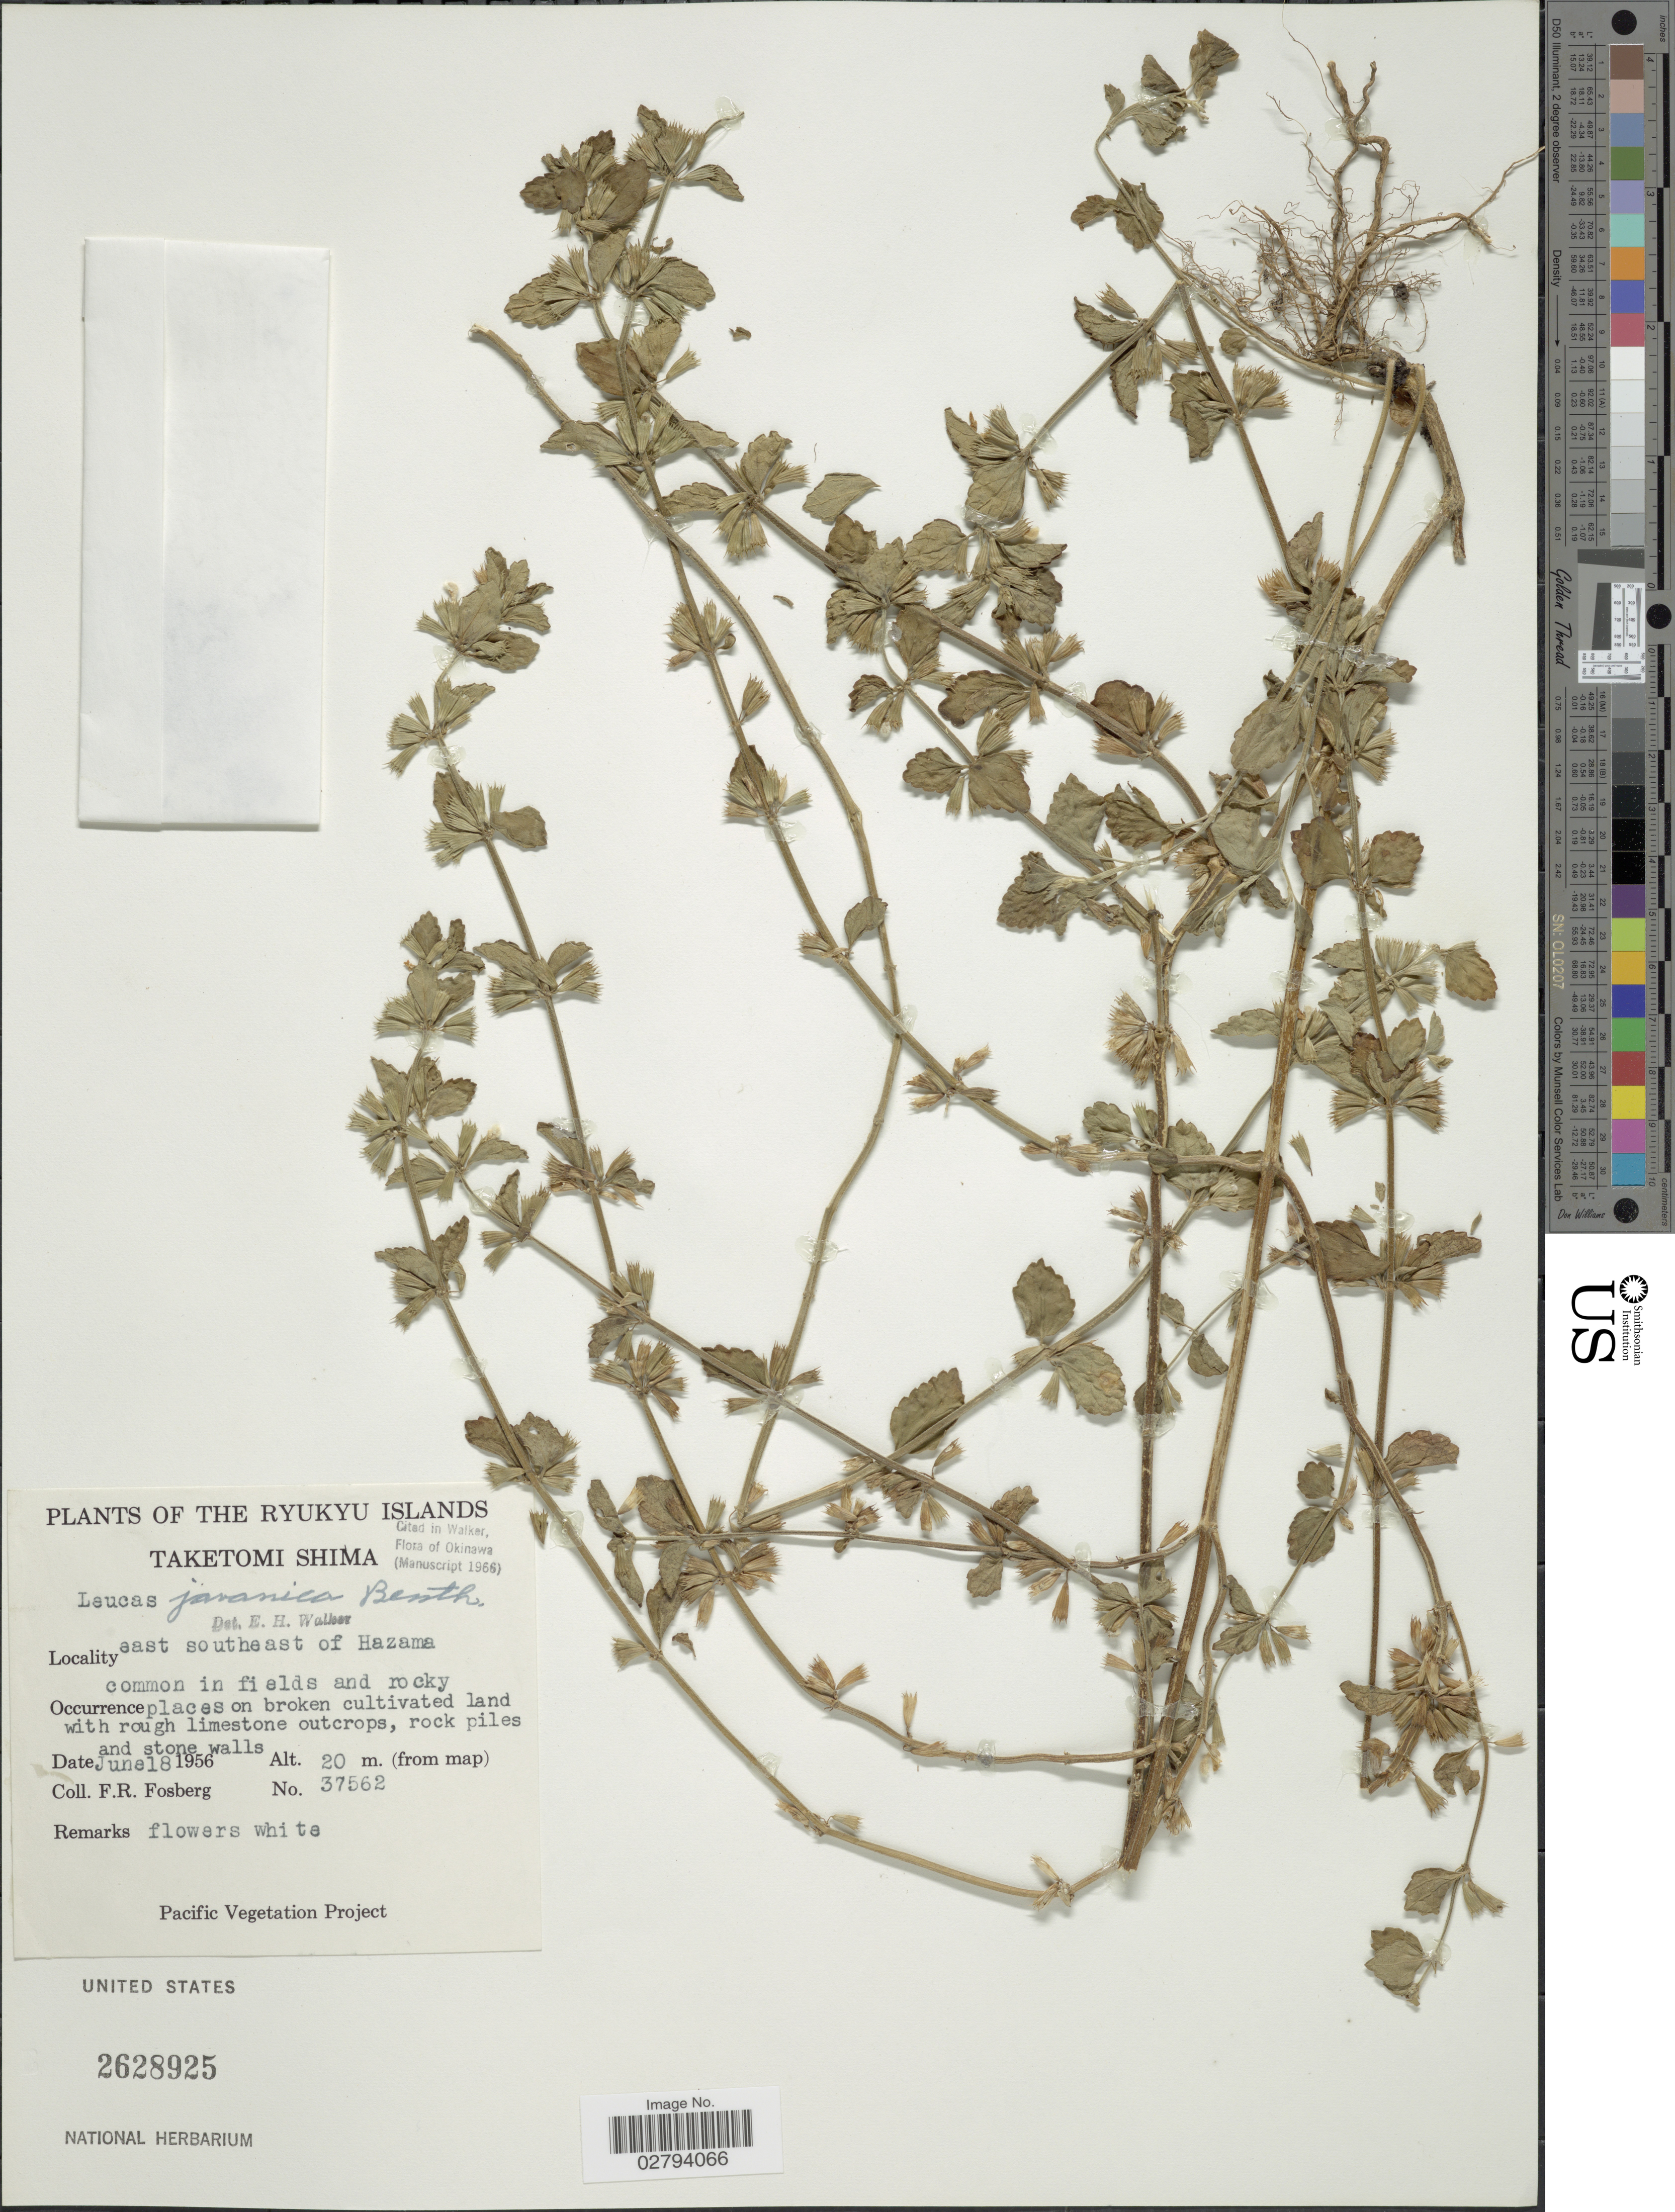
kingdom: Plantae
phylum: Tracheophyta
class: Magnoliopsida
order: Lamiales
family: Lamiaceae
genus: Leucas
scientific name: Leucas javanica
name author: Benth.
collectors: F. R. Fosberg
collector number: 37562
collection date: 1956-06-18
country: Japan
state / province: Okinawa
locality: The Ryukyu Islands, Taketomi Shima, east southeast of Hazama.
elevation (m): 20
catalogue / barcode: US 2628925